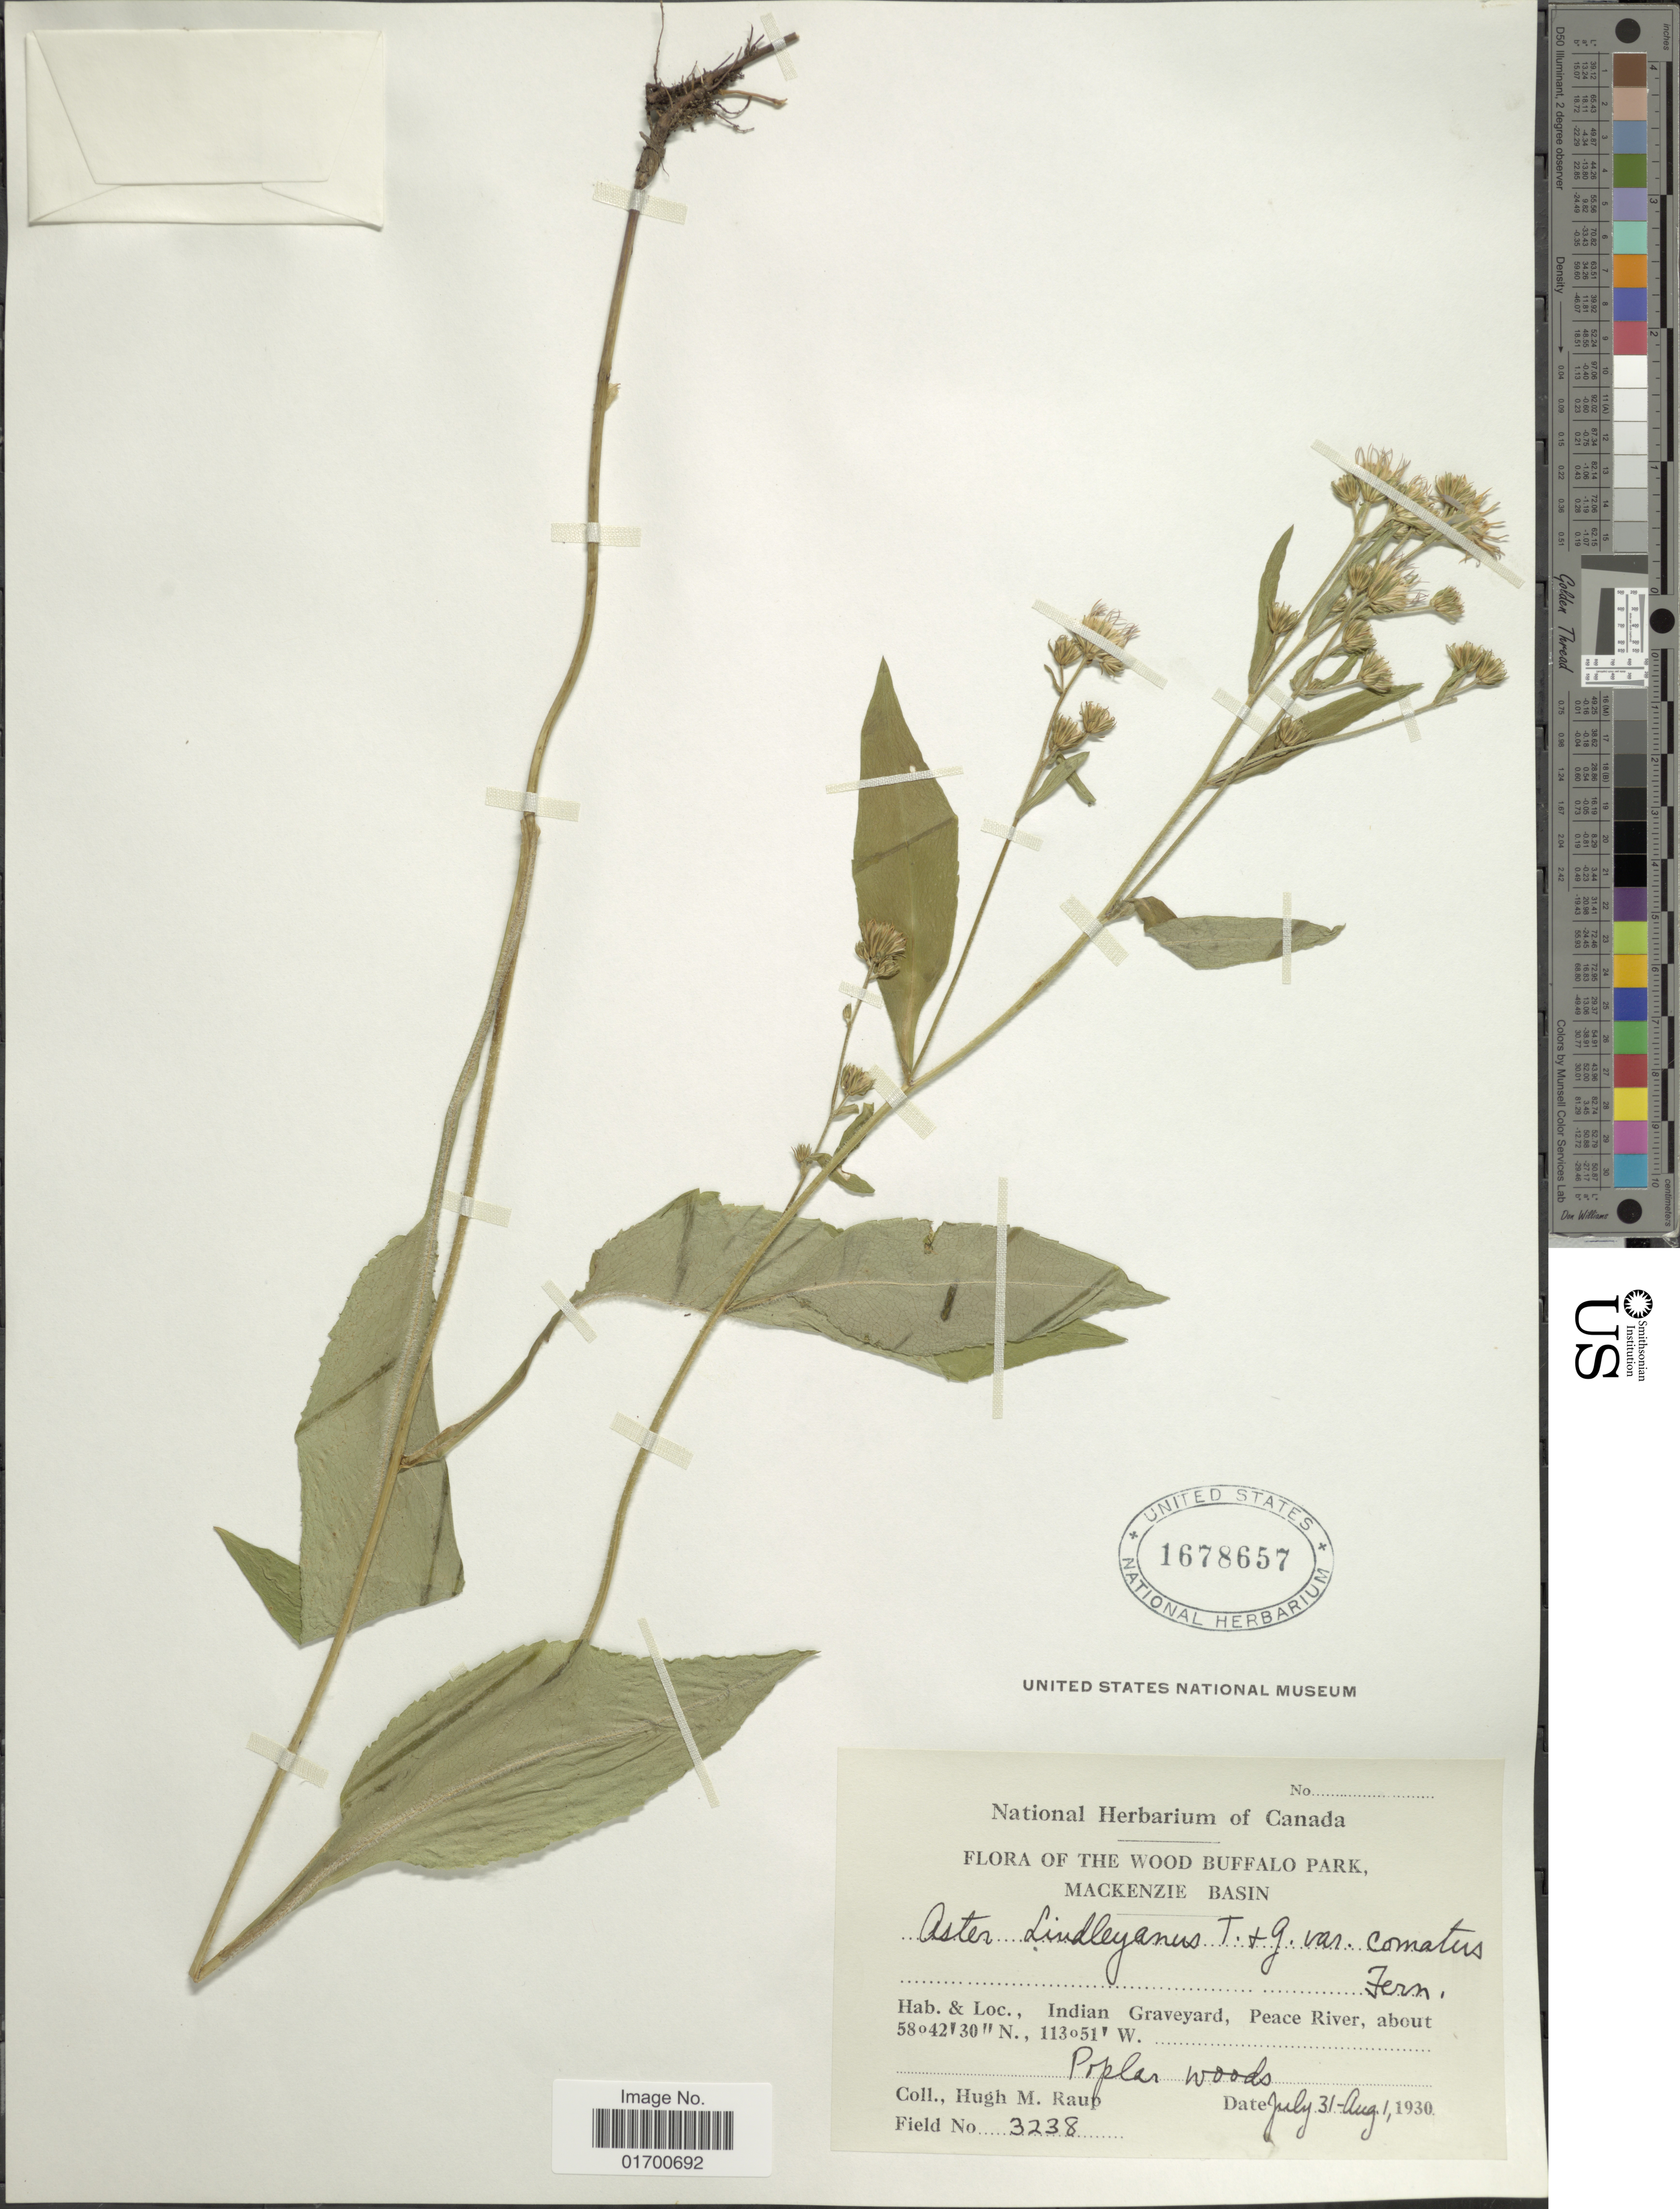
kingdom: Plantae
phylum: Tracheophyta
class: Magnoliopsida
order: Asterales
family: Asteraceae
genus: Symphyotrichum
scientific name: Symphyotrichum ciliolatum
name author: (Lindl.) Á. Löve & D. Löve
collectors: H. Raup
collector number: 3238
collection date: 1930-07-31/1930-08-01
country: Canada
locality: The Wood Buffalo Park, Mackenzie Basin, Indian Graveyard, Peace River, Poplar Woods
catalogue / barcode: US 1678657